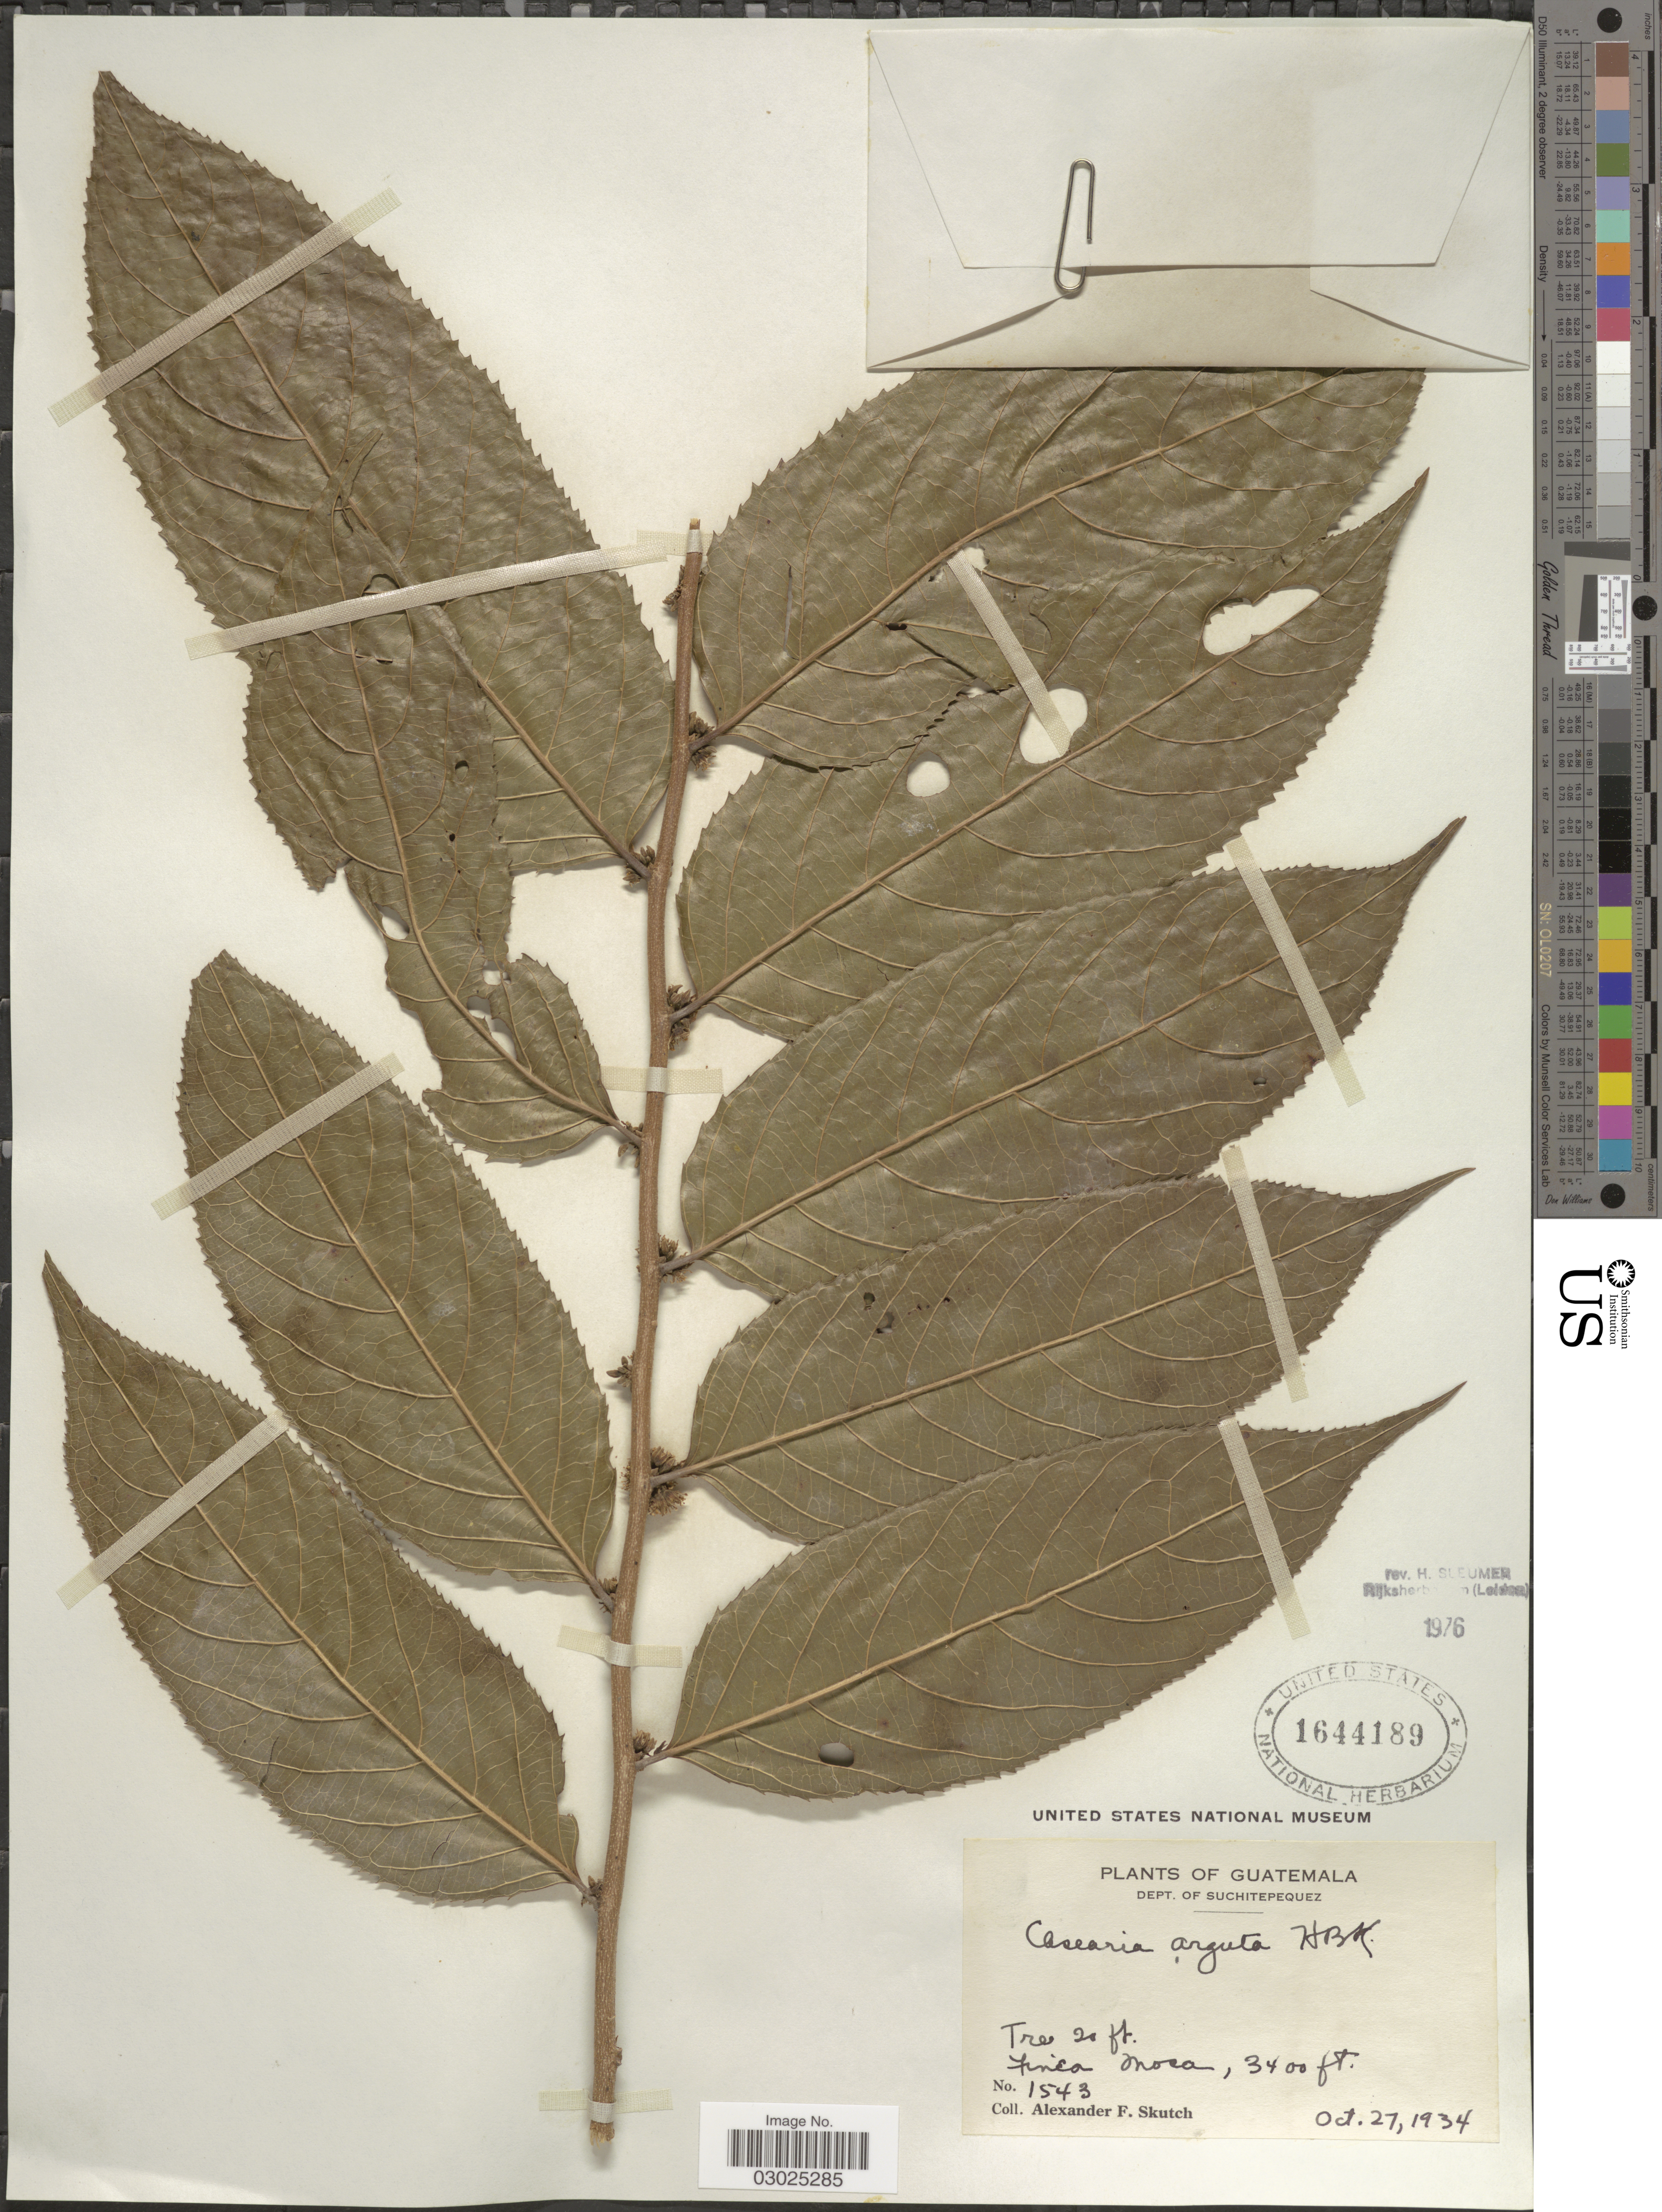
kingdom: Plantae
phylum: Tracheophyta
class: Magnoliopsida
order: Malpighiales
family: Salicaceae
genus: Casearia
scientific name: Casearia arguta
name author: Kunth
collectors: A. F. Skutch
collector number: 1543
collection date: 1934-10-27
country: Guatemala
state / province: Suchitepéquez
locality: Dept. of Suchitepequez. Finca Mosa.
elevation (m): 1036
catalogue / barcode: US 1644189